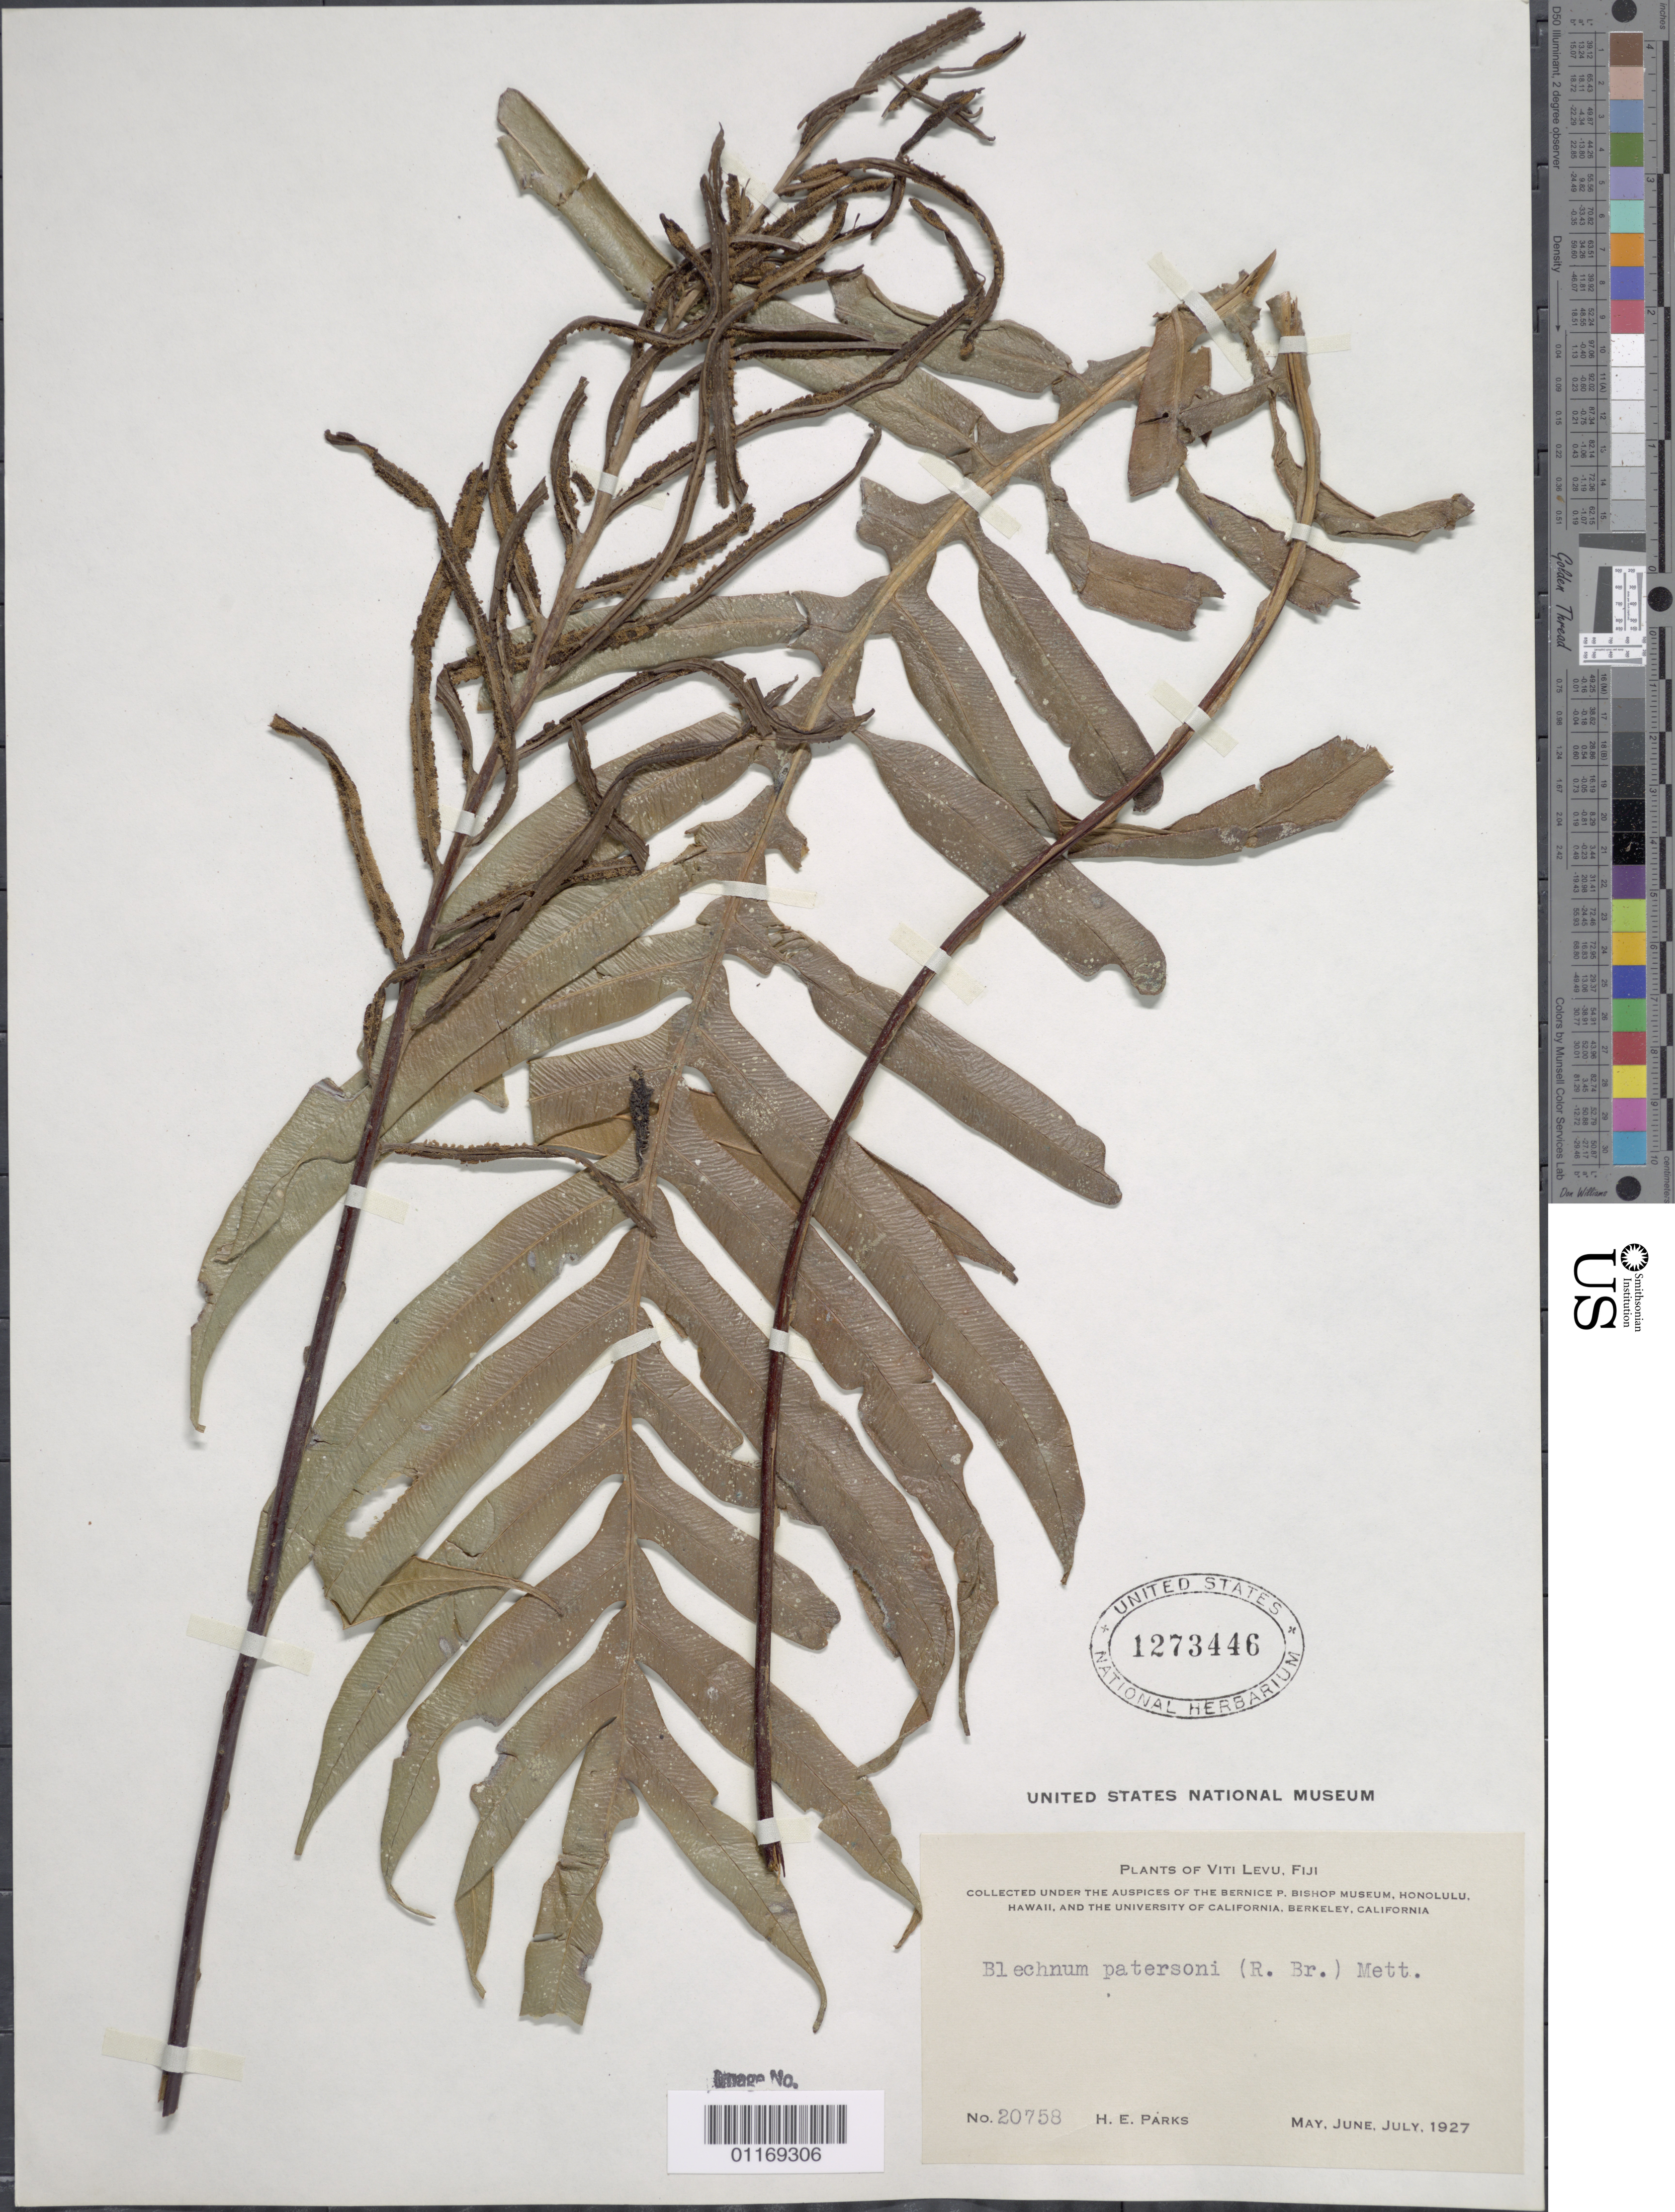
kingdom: Plantae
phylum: Tracheophyta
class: Polypodiopsida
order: Polypodiales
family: Blechnaceae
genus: Blechnum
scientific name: Blechnum patersonii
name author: (R. Br.) Mett.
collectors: H. E. Parks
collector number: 20758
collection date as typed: May-Jul 1927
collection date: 1927-05/1927-07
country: Fiji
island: Viti Levu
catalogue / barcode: US 1273446